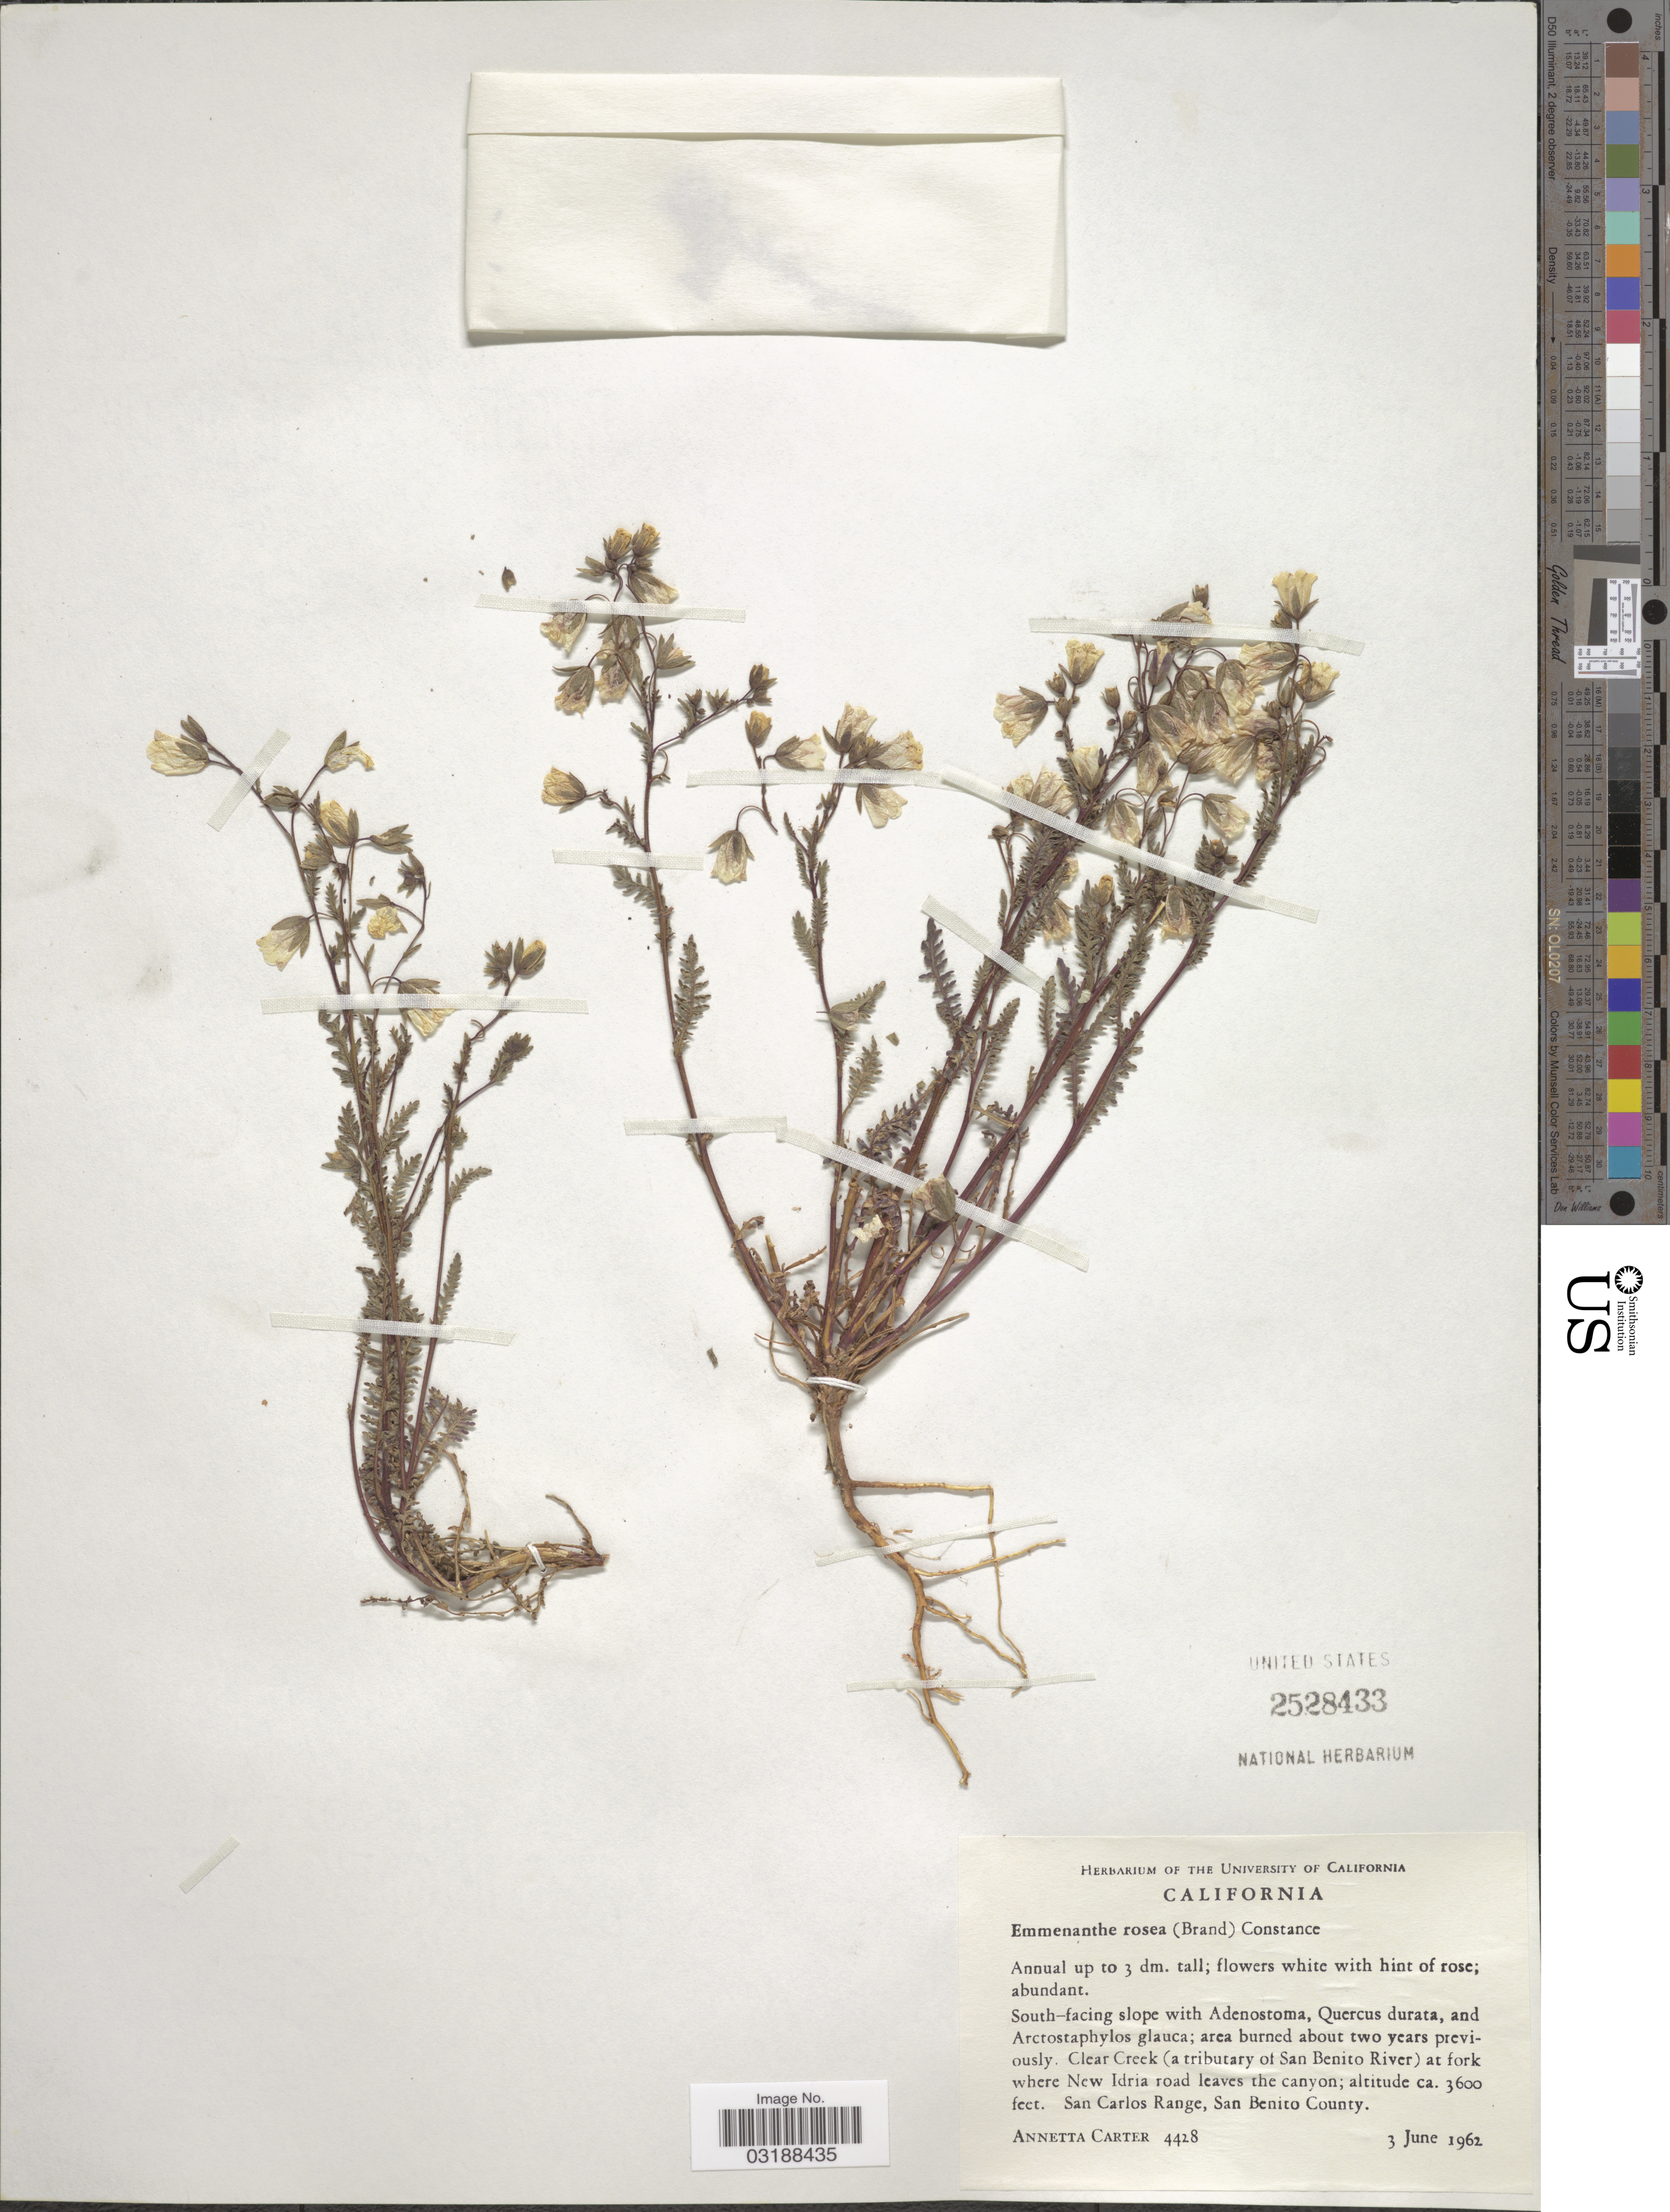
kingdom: Plantae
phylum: Tracheophyta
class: Magnoliopsida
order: Boraginales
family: Hydrophyllaceae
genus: Emmenanthe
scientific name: Emmenanthe rosea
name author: (Brand) Constance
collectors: A. Carter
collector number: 4428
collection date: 1962-06-03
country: United States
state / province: California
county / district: San Benito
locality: Clear Creek (a tributary of San Benito River) at fork where New Idria road leaves the canyon; San Carlos Range, San Benito County.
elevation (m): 1097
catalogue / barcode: US 2528433